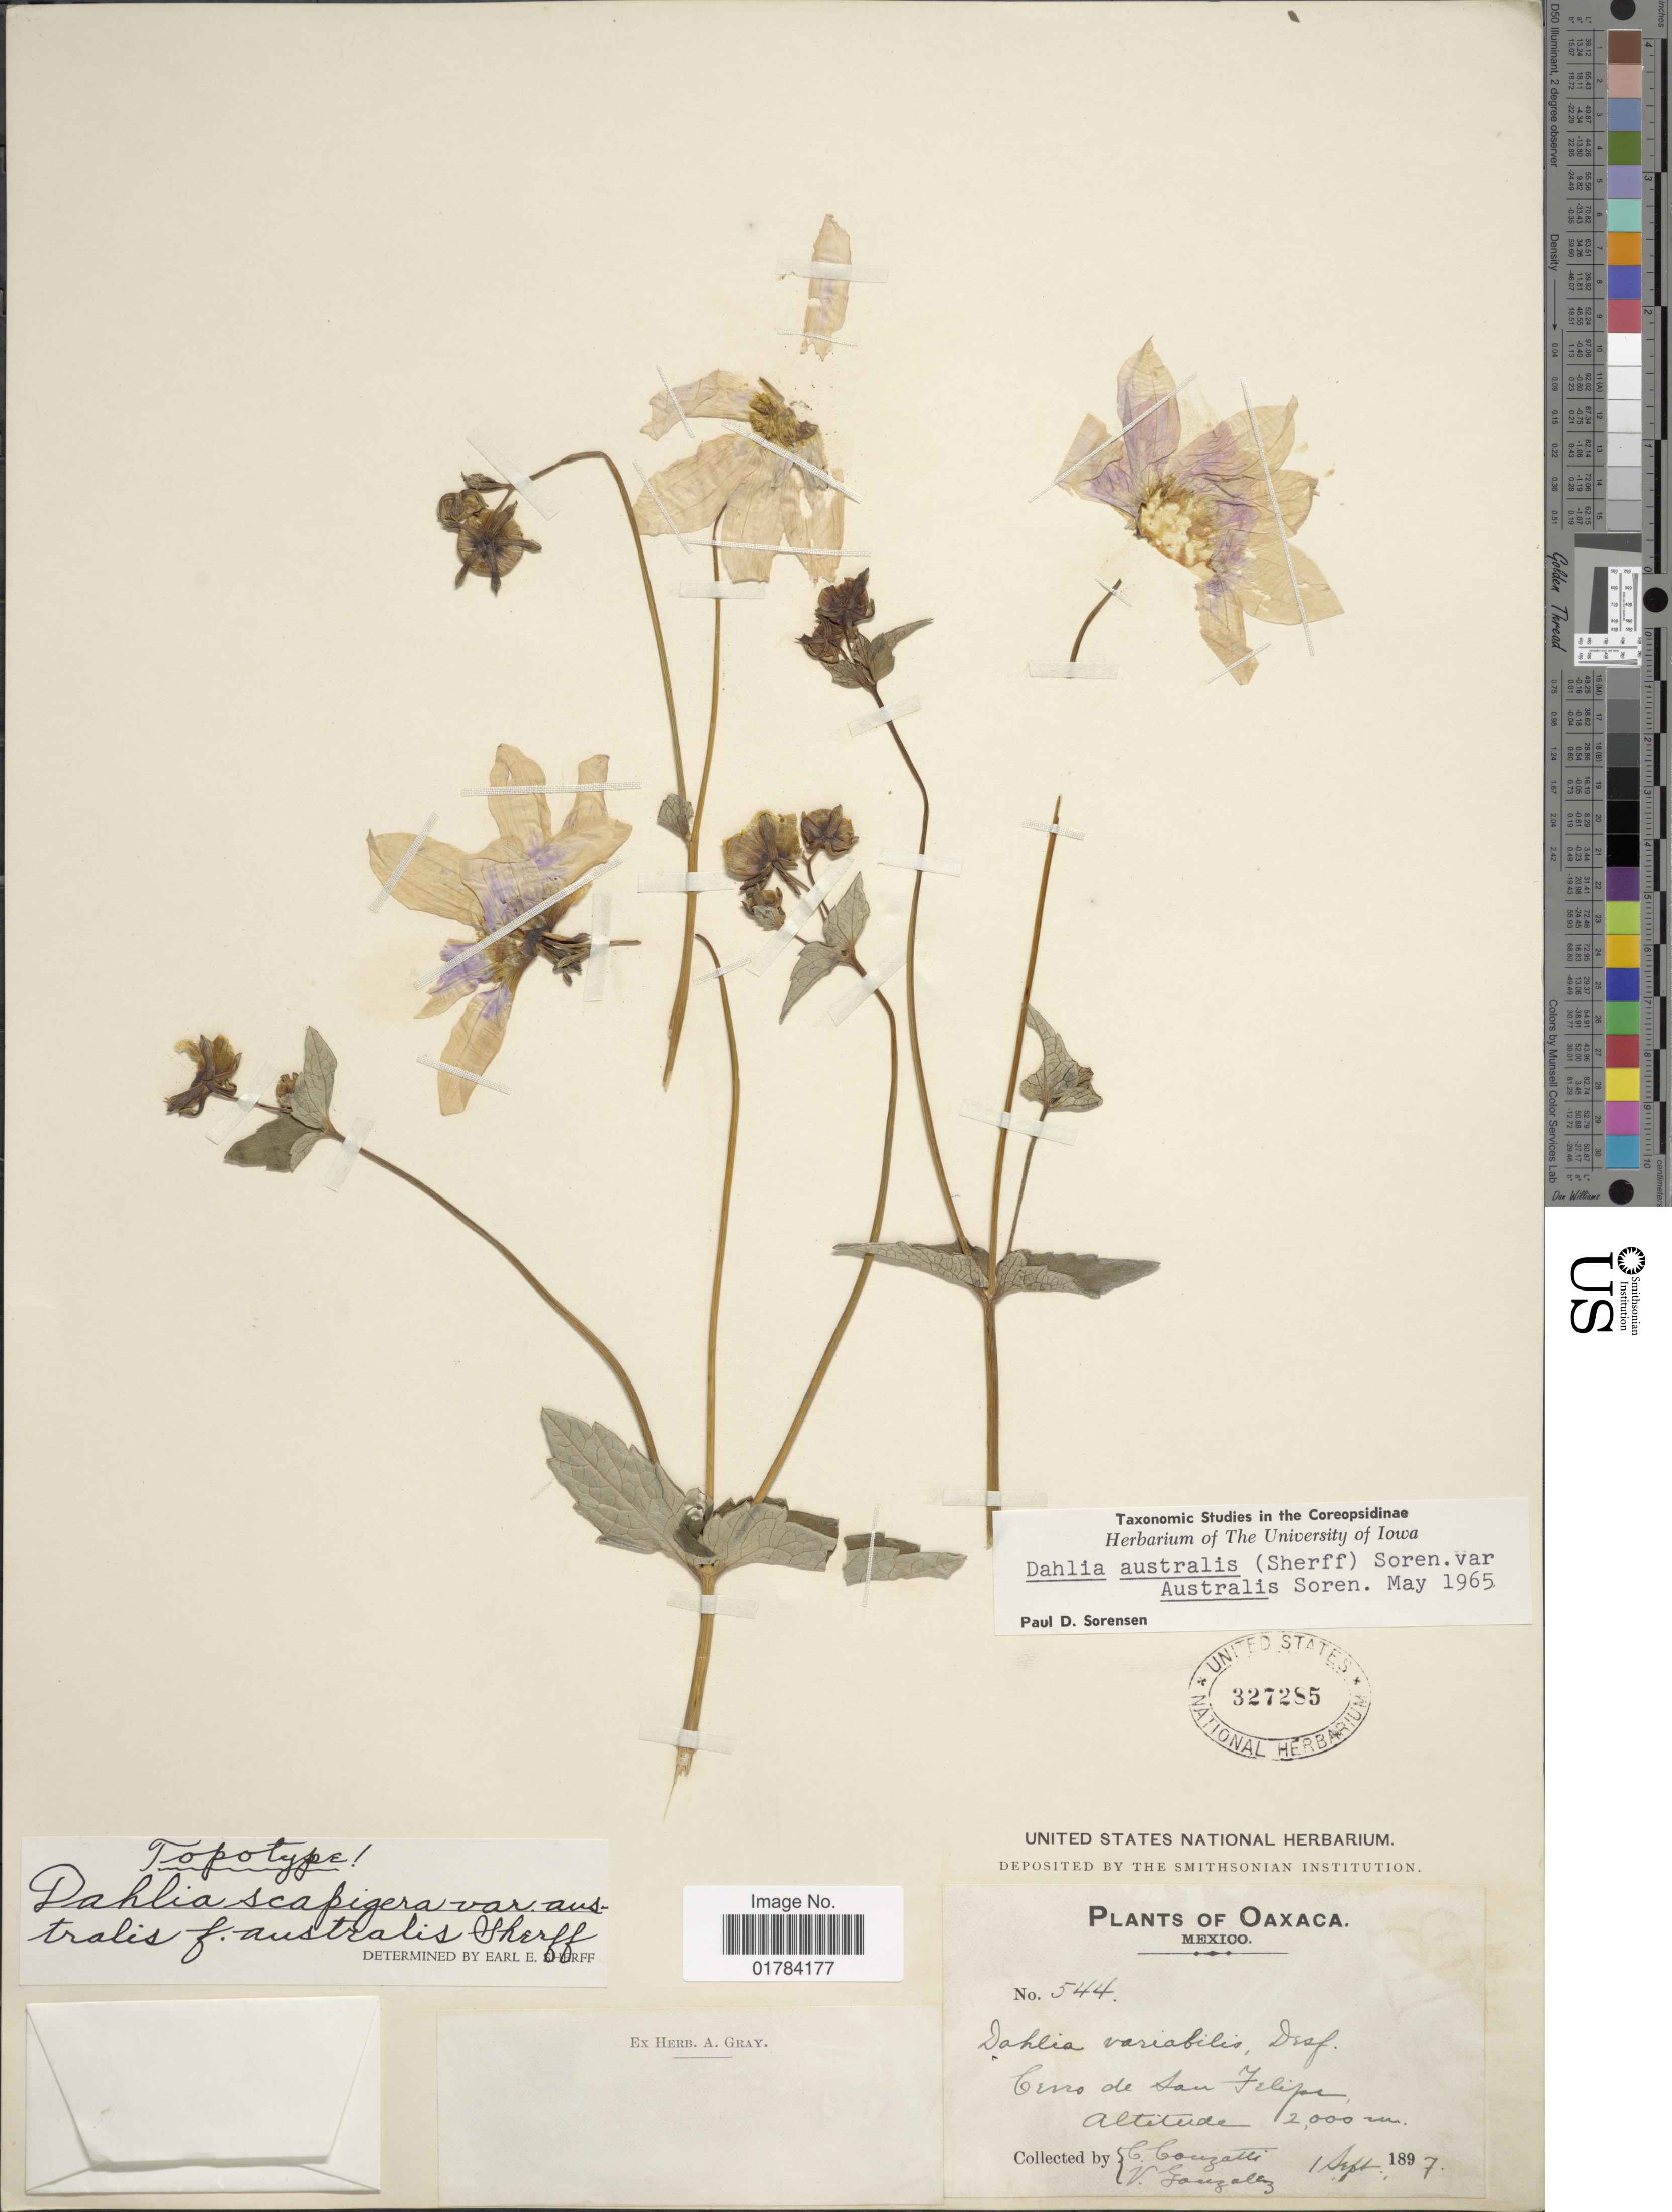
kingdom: Plantae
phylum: Tracheophyta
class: Magnoliopsida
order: Asterales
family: Asteraceae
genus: Dahlia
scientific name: Dahlia australis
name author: (Sherff) P.D. Sørensen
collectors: C. Couzatti & V. Gonzalez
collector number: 544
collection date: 1897-09-01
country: Mexico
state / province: Oaxaca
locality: Cerro de San Felipe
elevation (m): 2000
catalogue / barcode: US 327285